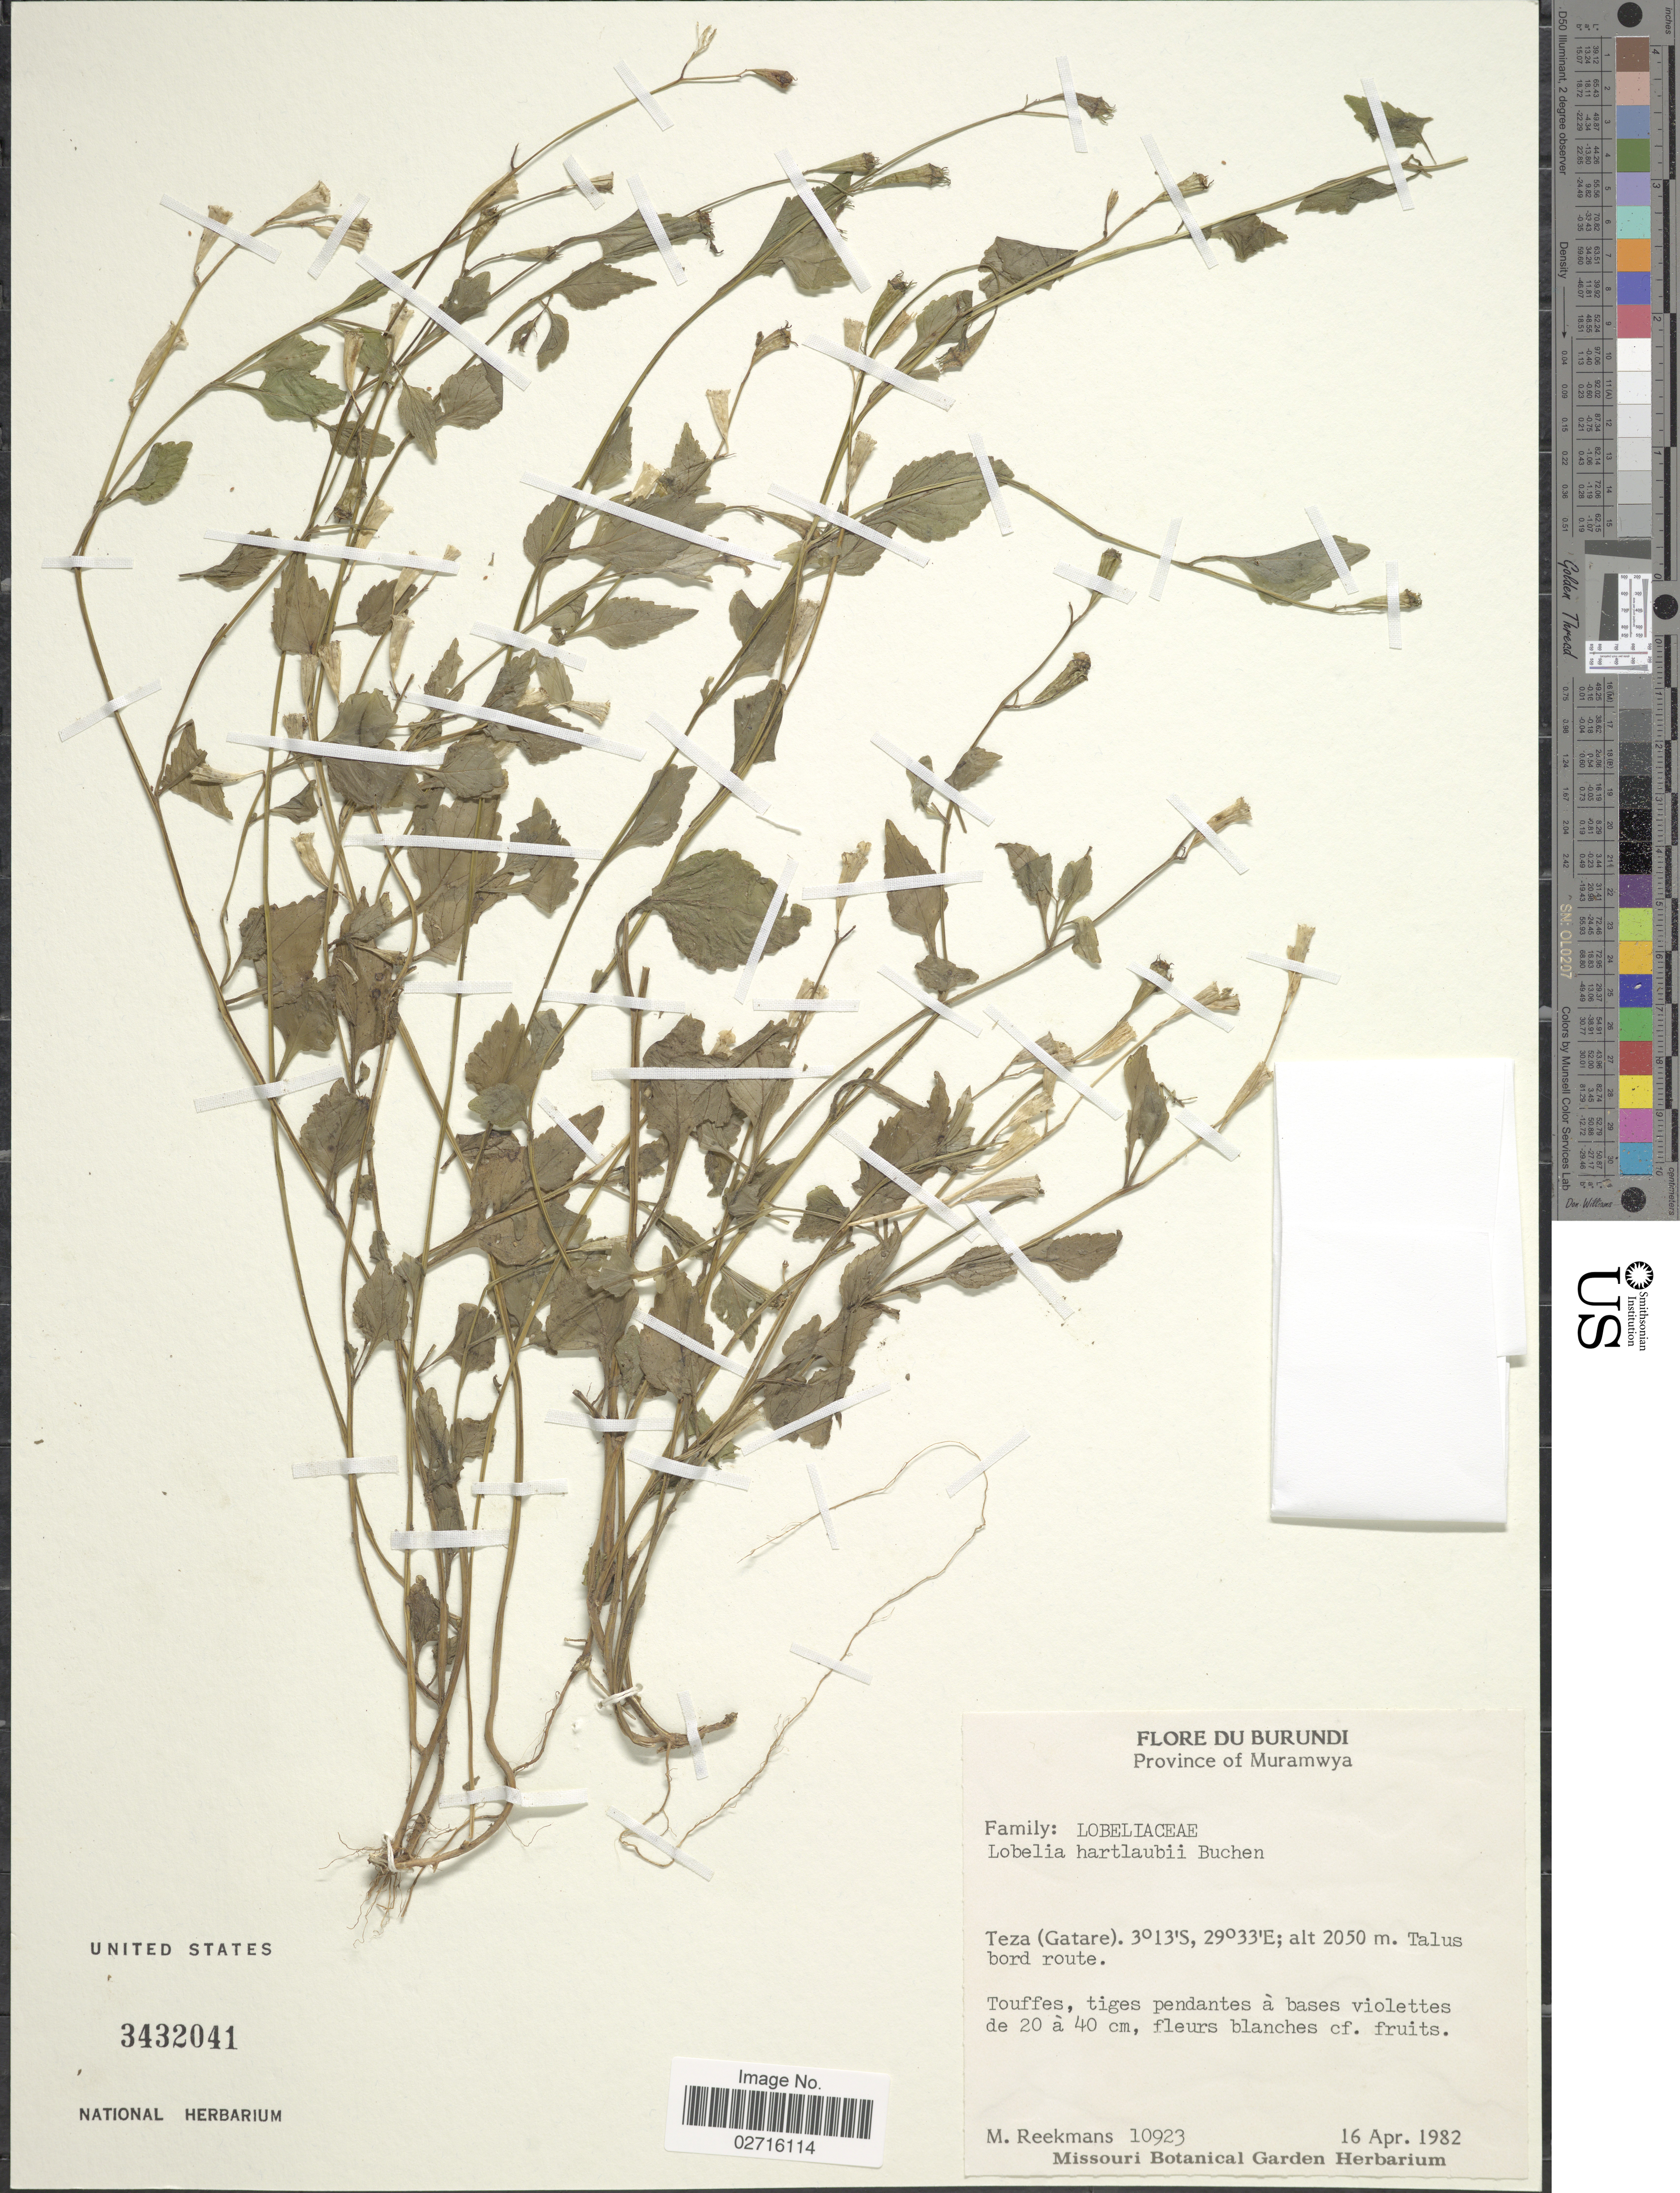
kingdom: Plantae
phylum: Tracheophyta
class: Magnoliopsida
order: Asterales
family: Campanulaceae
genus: Lobelia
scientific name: Lobelia hartlaubii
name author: Buchenau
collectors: M. Reekmans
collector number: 10923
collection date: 1982-04-16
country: Burundi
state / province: Muramvya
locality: Province of Muramwya, Teza (Gatare). Talus bord route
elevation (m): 2050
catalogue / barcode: US 3432041